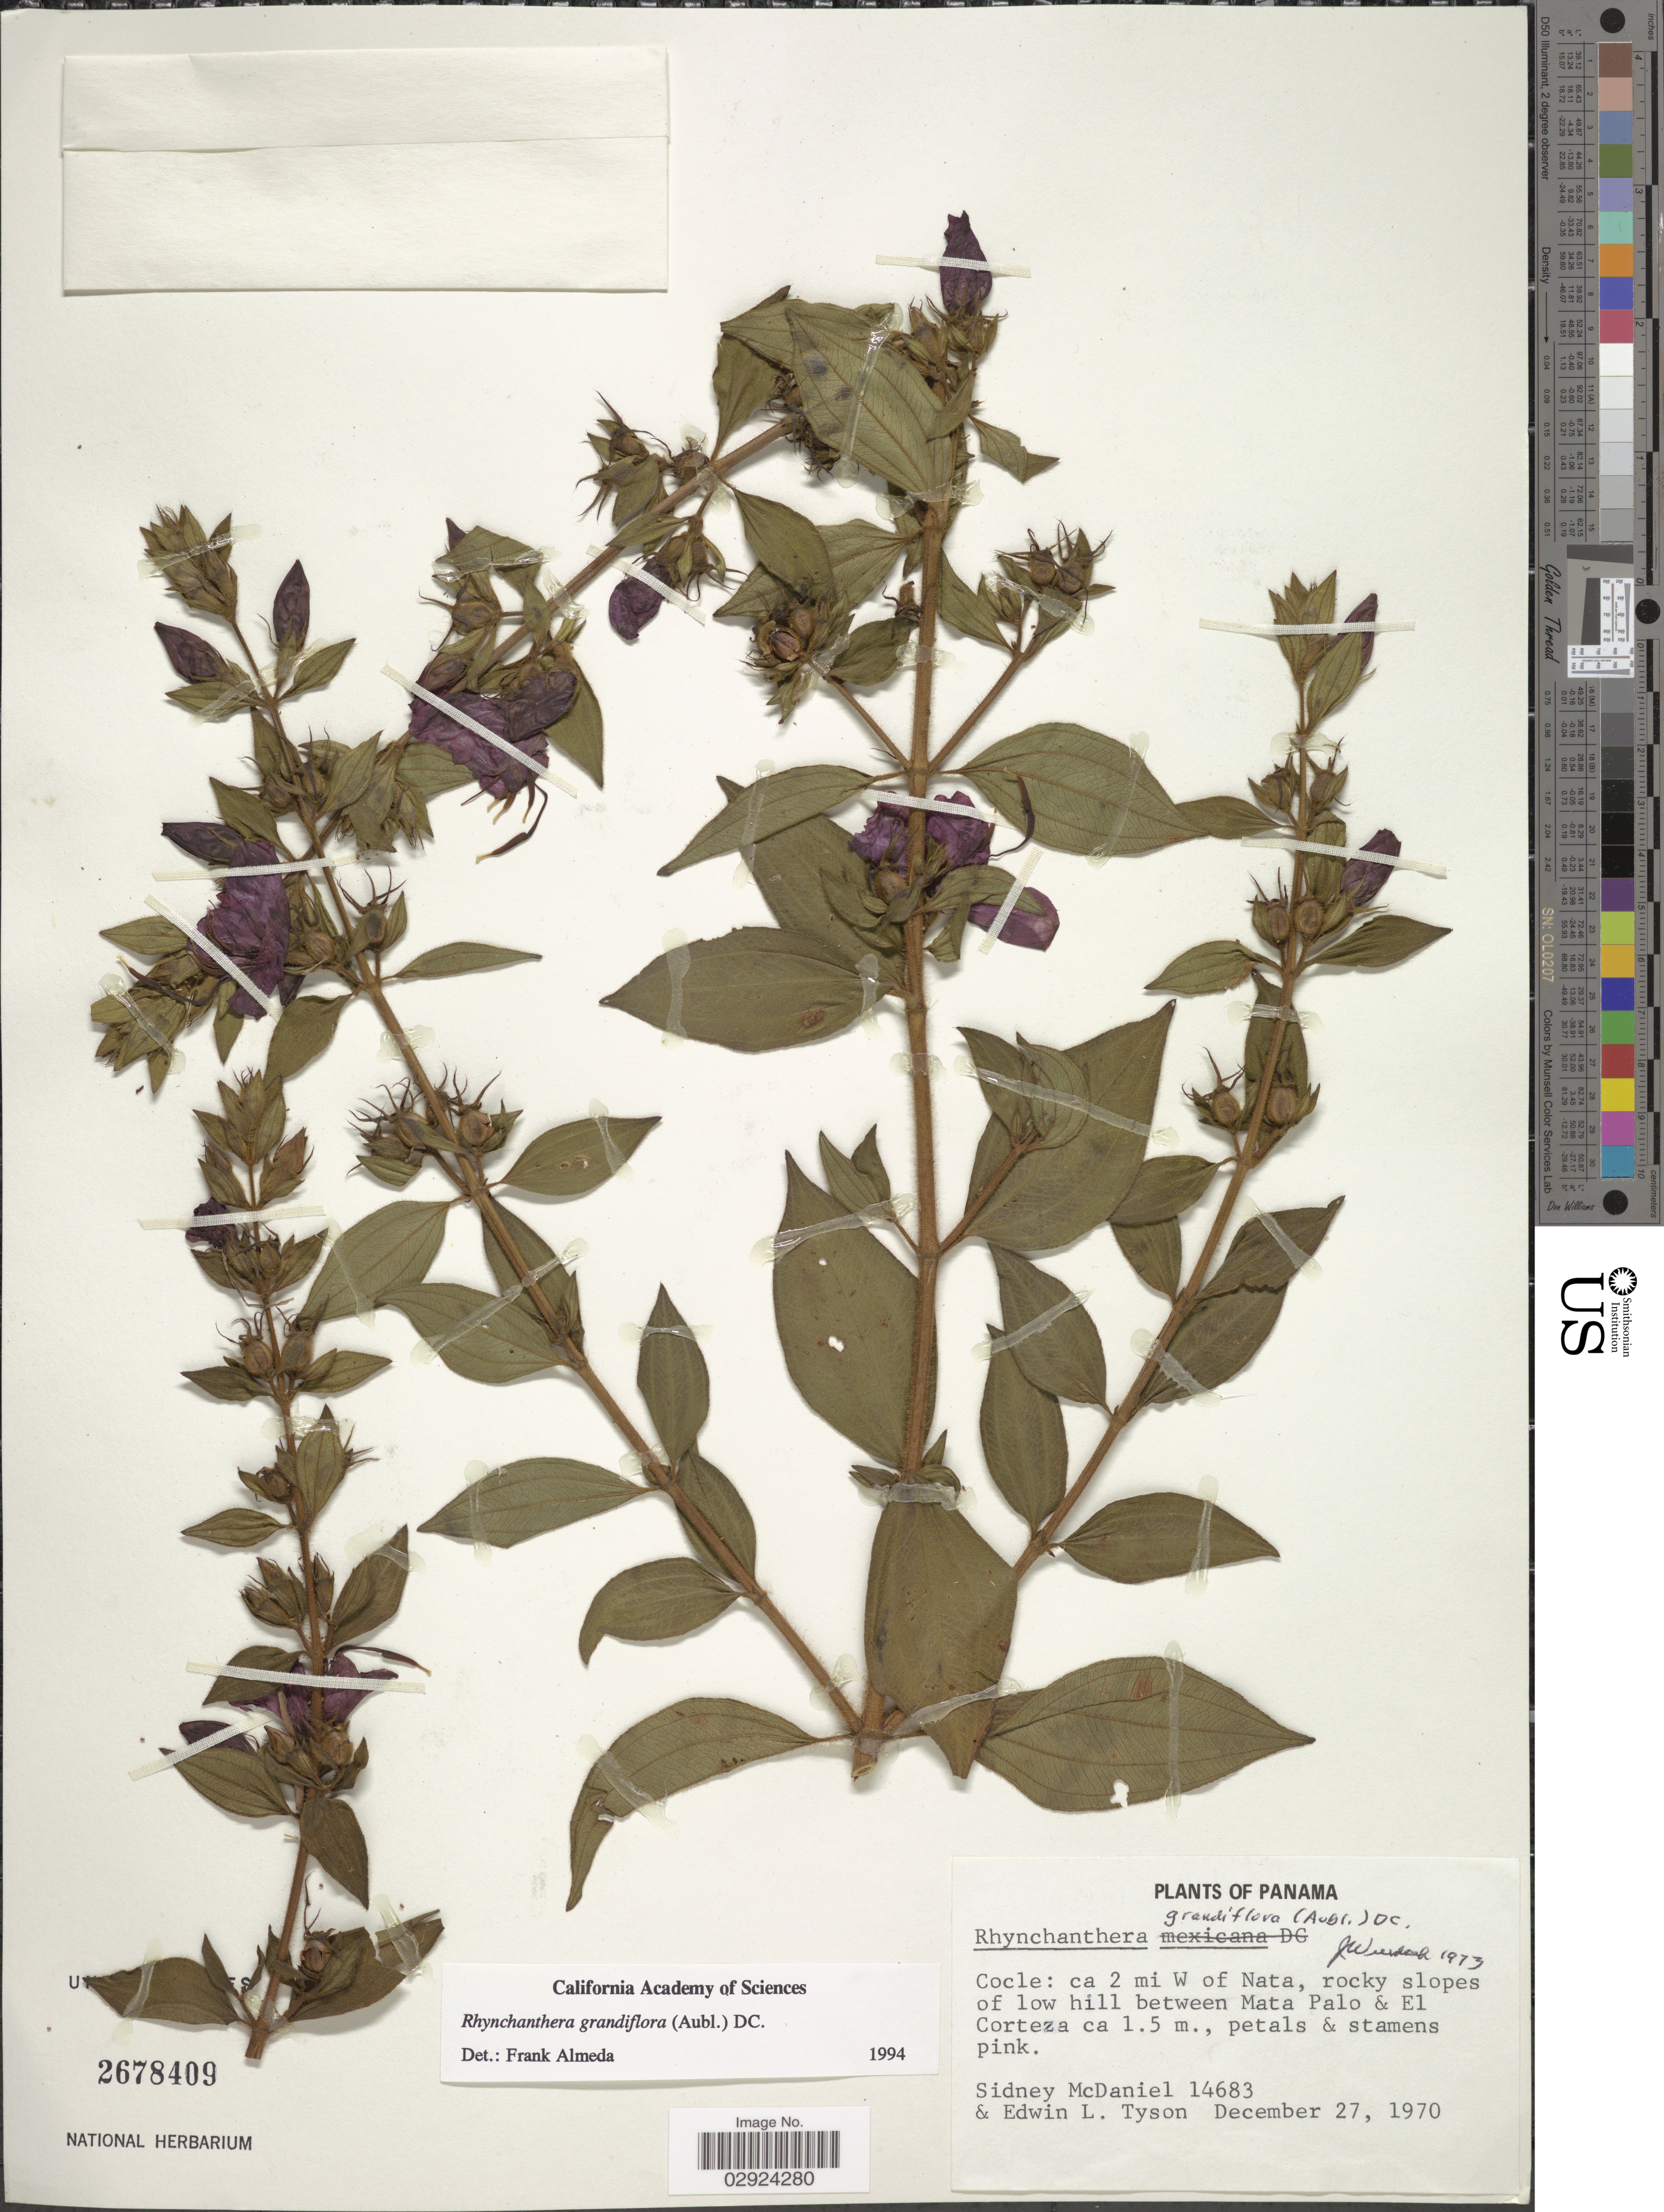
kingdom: Plantae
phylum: Tracheophyta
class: Magnoliopsida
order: Myrtales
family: Melastomataceae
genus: Rhynchanthera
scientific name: Rhynchanthera grandiflora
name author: (Aubl.) DC.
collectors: S. McDaniel & E. L. Tyson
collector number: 14683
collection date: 1970-12-27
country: Panama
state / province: Coclé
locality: Cocle: ca 2 mi W of Nata, rocky slopes of low hill between Mata Palo & El Corteza ca 1.5 m.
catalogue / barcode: US 2678409